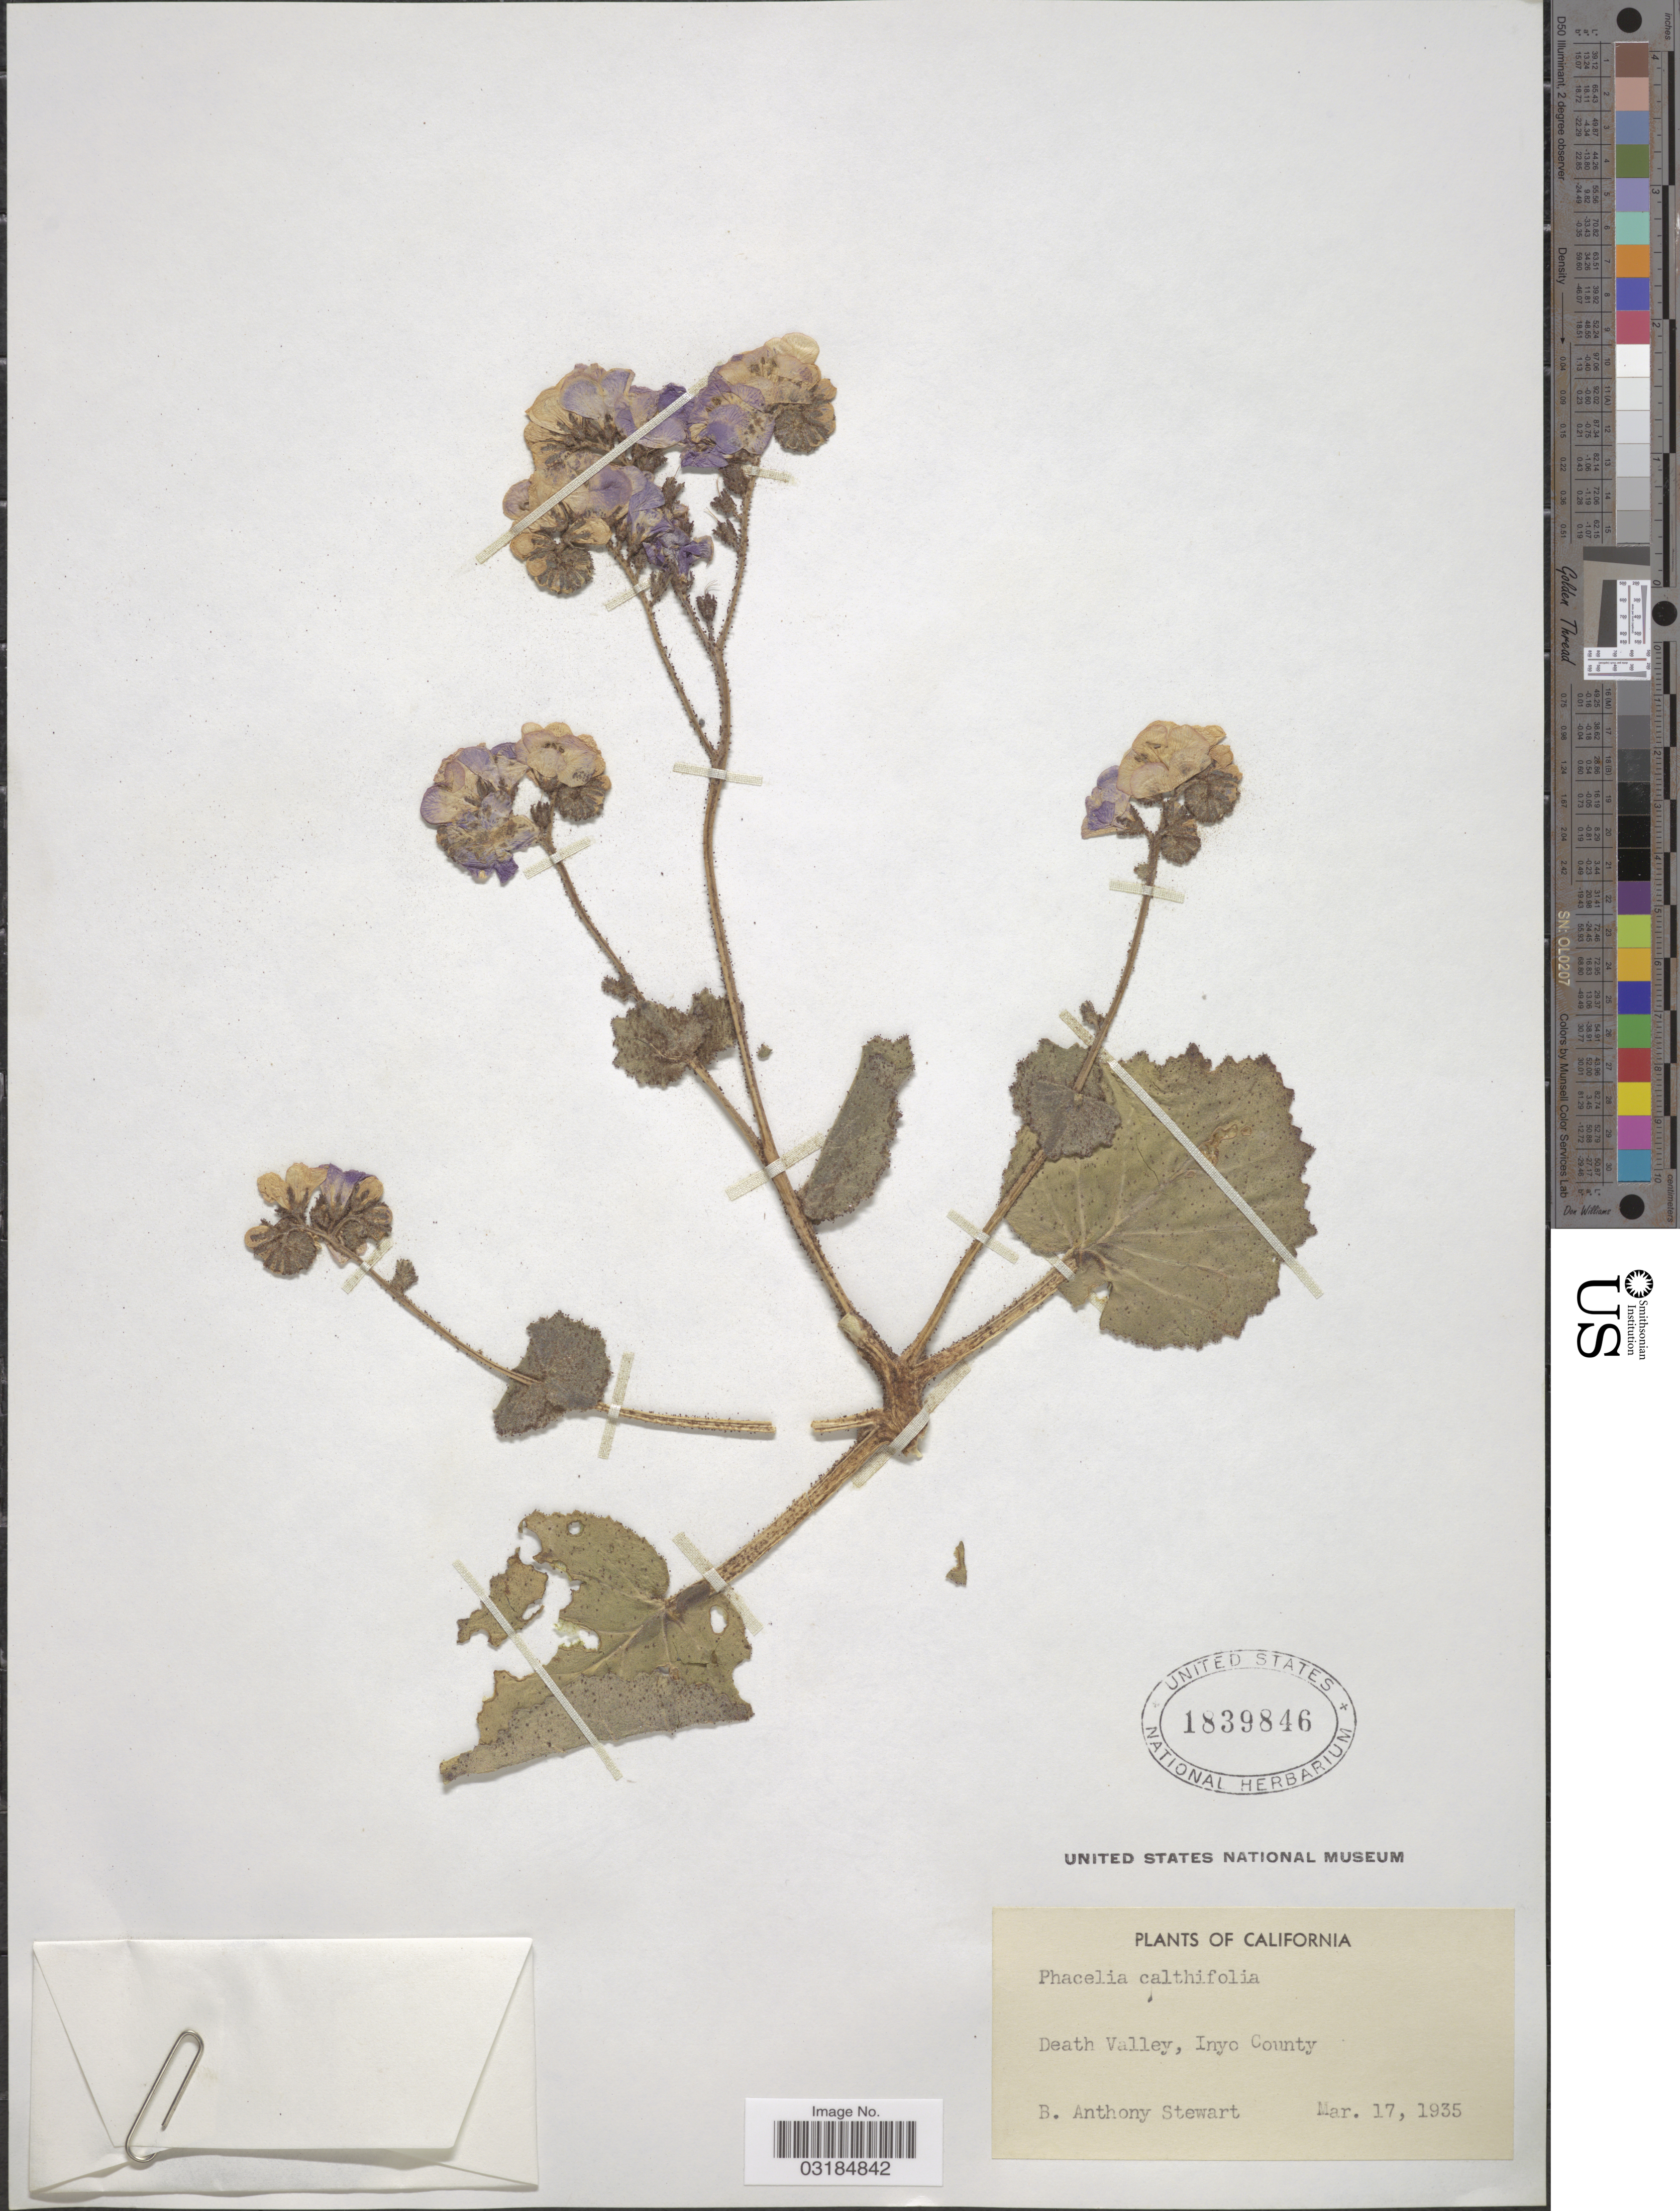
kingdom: Plantae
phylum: Tracheophyta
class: Magnoliopsida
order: Boraginales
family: Hydrophyllaceae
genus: Phacelia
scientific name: Phacelia calthifolia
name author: Brand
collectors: B. Stewart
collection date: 1935-03-17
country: United States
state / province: California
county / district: Inyo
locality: Death Valley, Inyo County.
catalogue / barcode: US 1839846